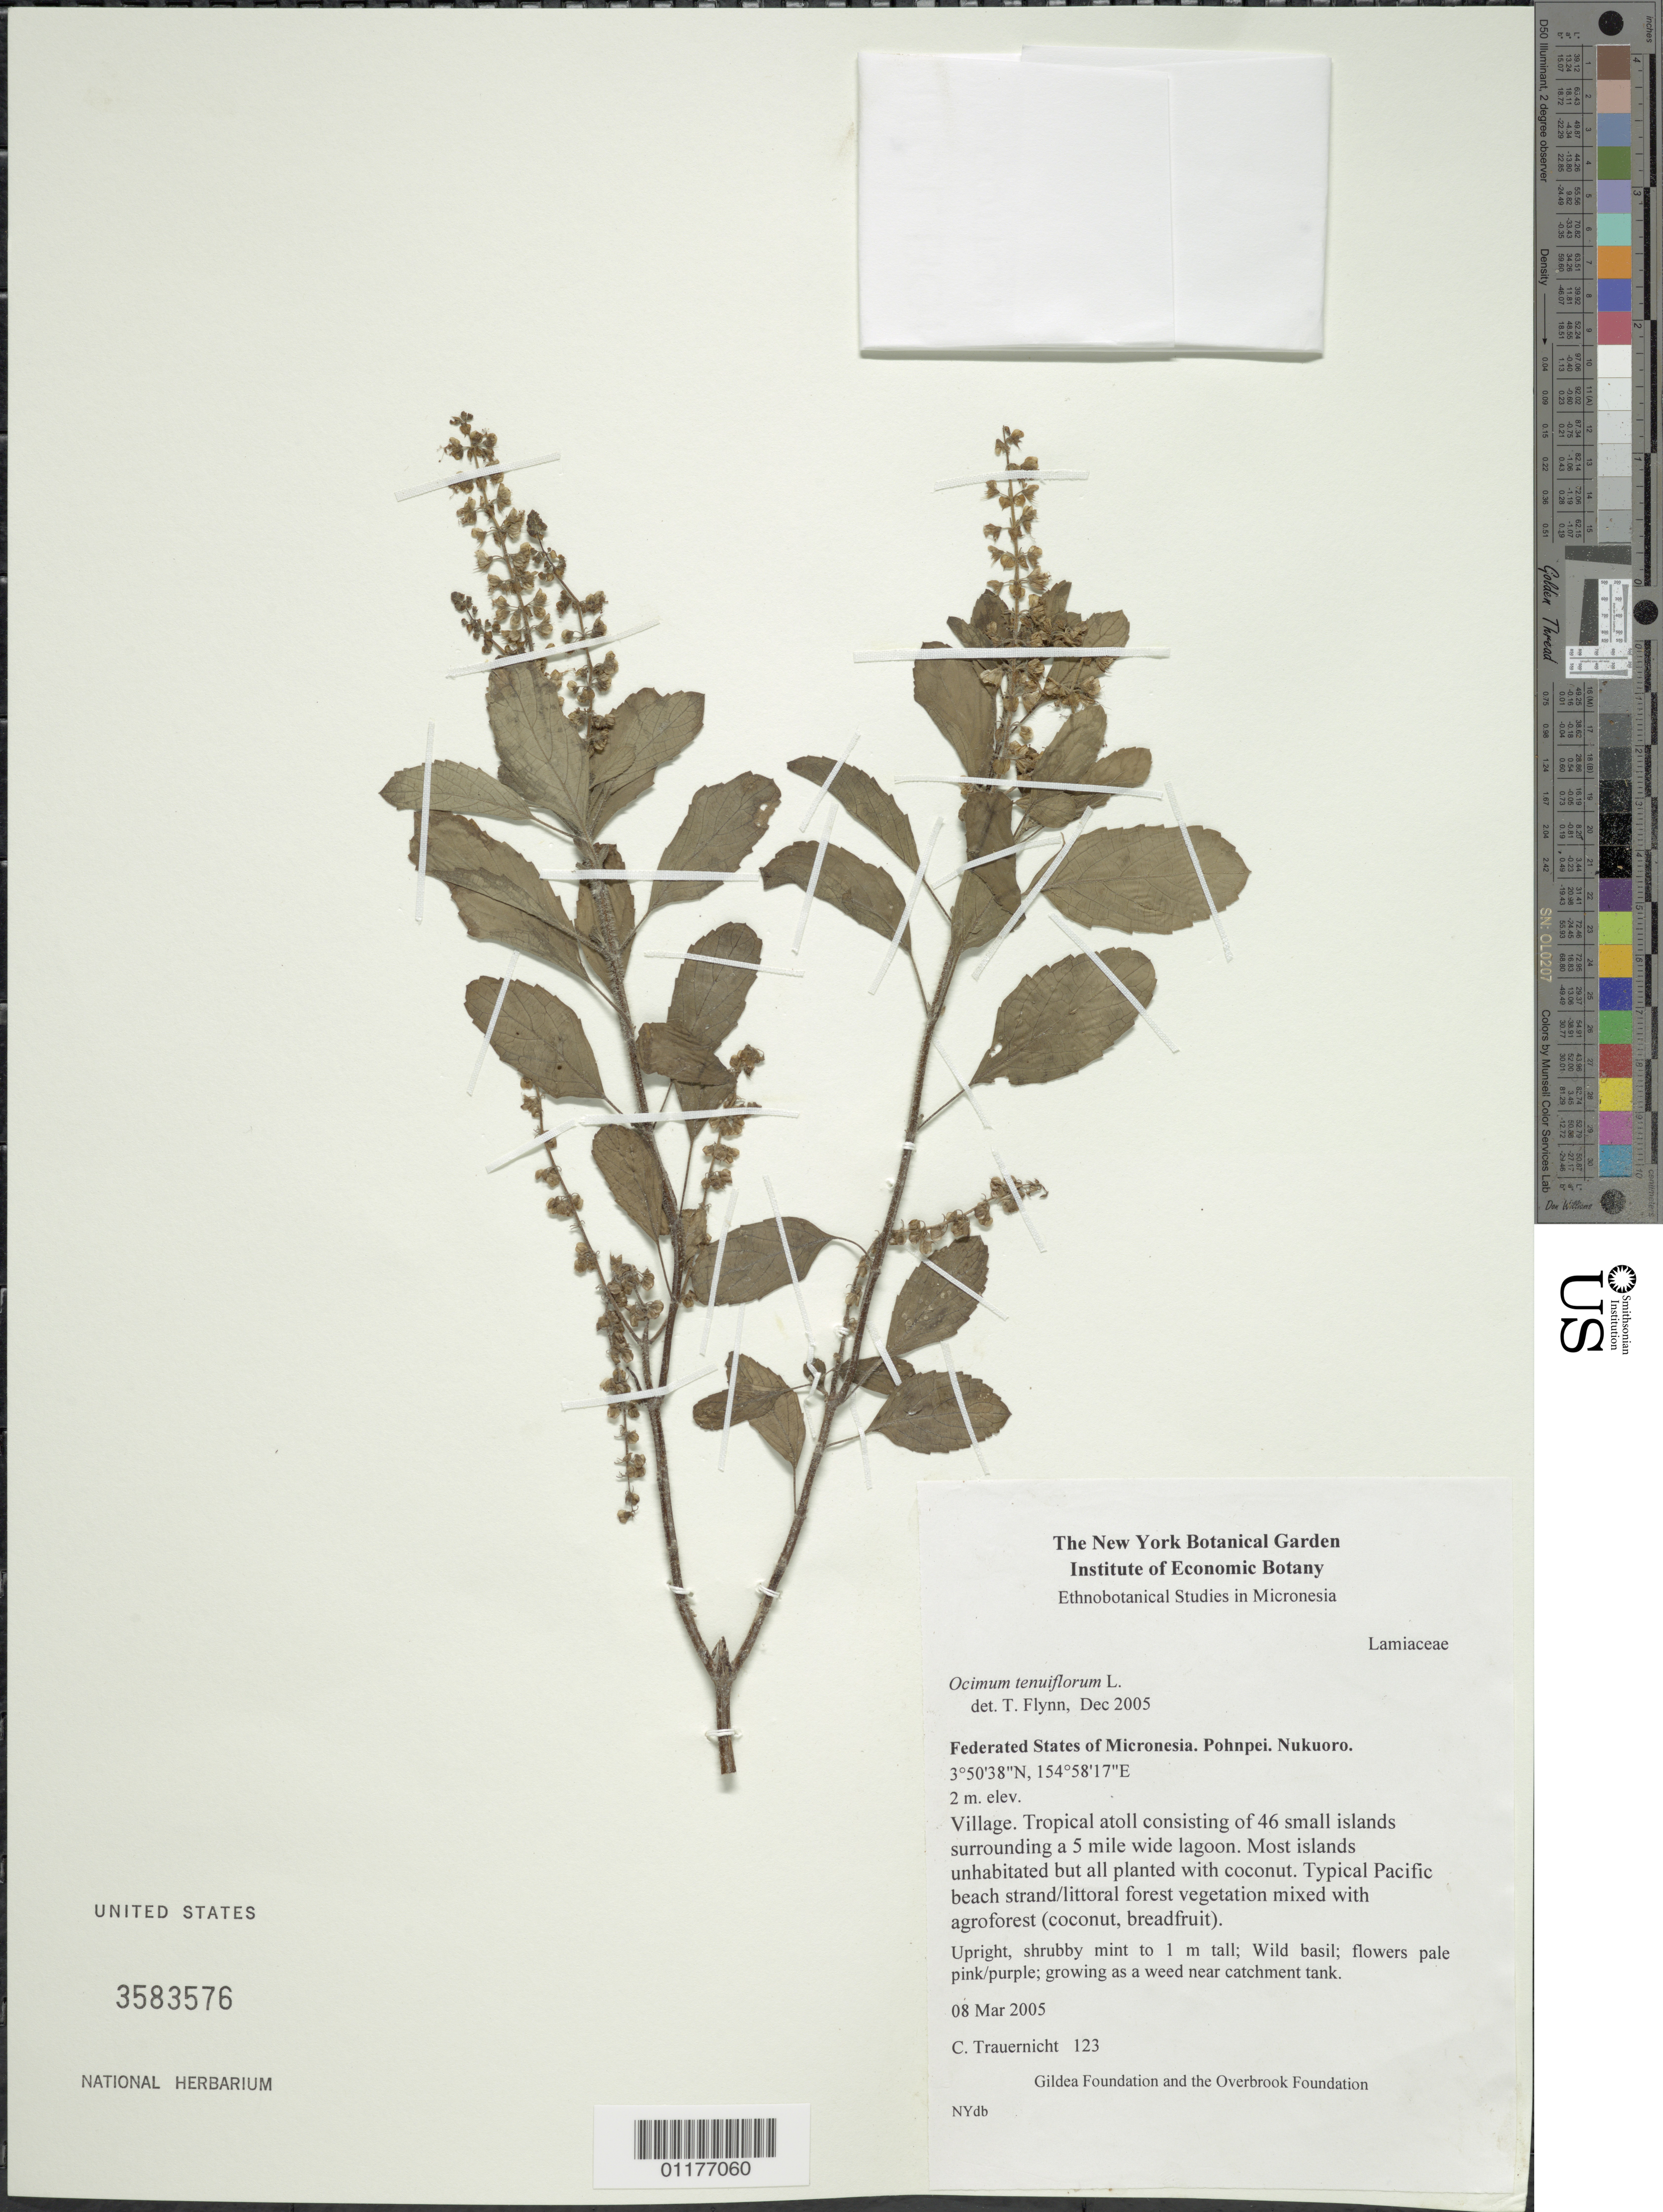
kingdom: Plantae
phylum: Tracheophyta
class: Magnoliopsida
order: Lamiales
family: Lamiaceae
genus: Ocimum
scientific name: Ocimum tenuiflorum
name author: L.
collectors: C. Trauernicht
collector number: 123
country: Micronesia, Federated States of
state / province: Pohnpei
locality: Nakuoro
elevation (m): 2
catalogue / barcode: US 3583576